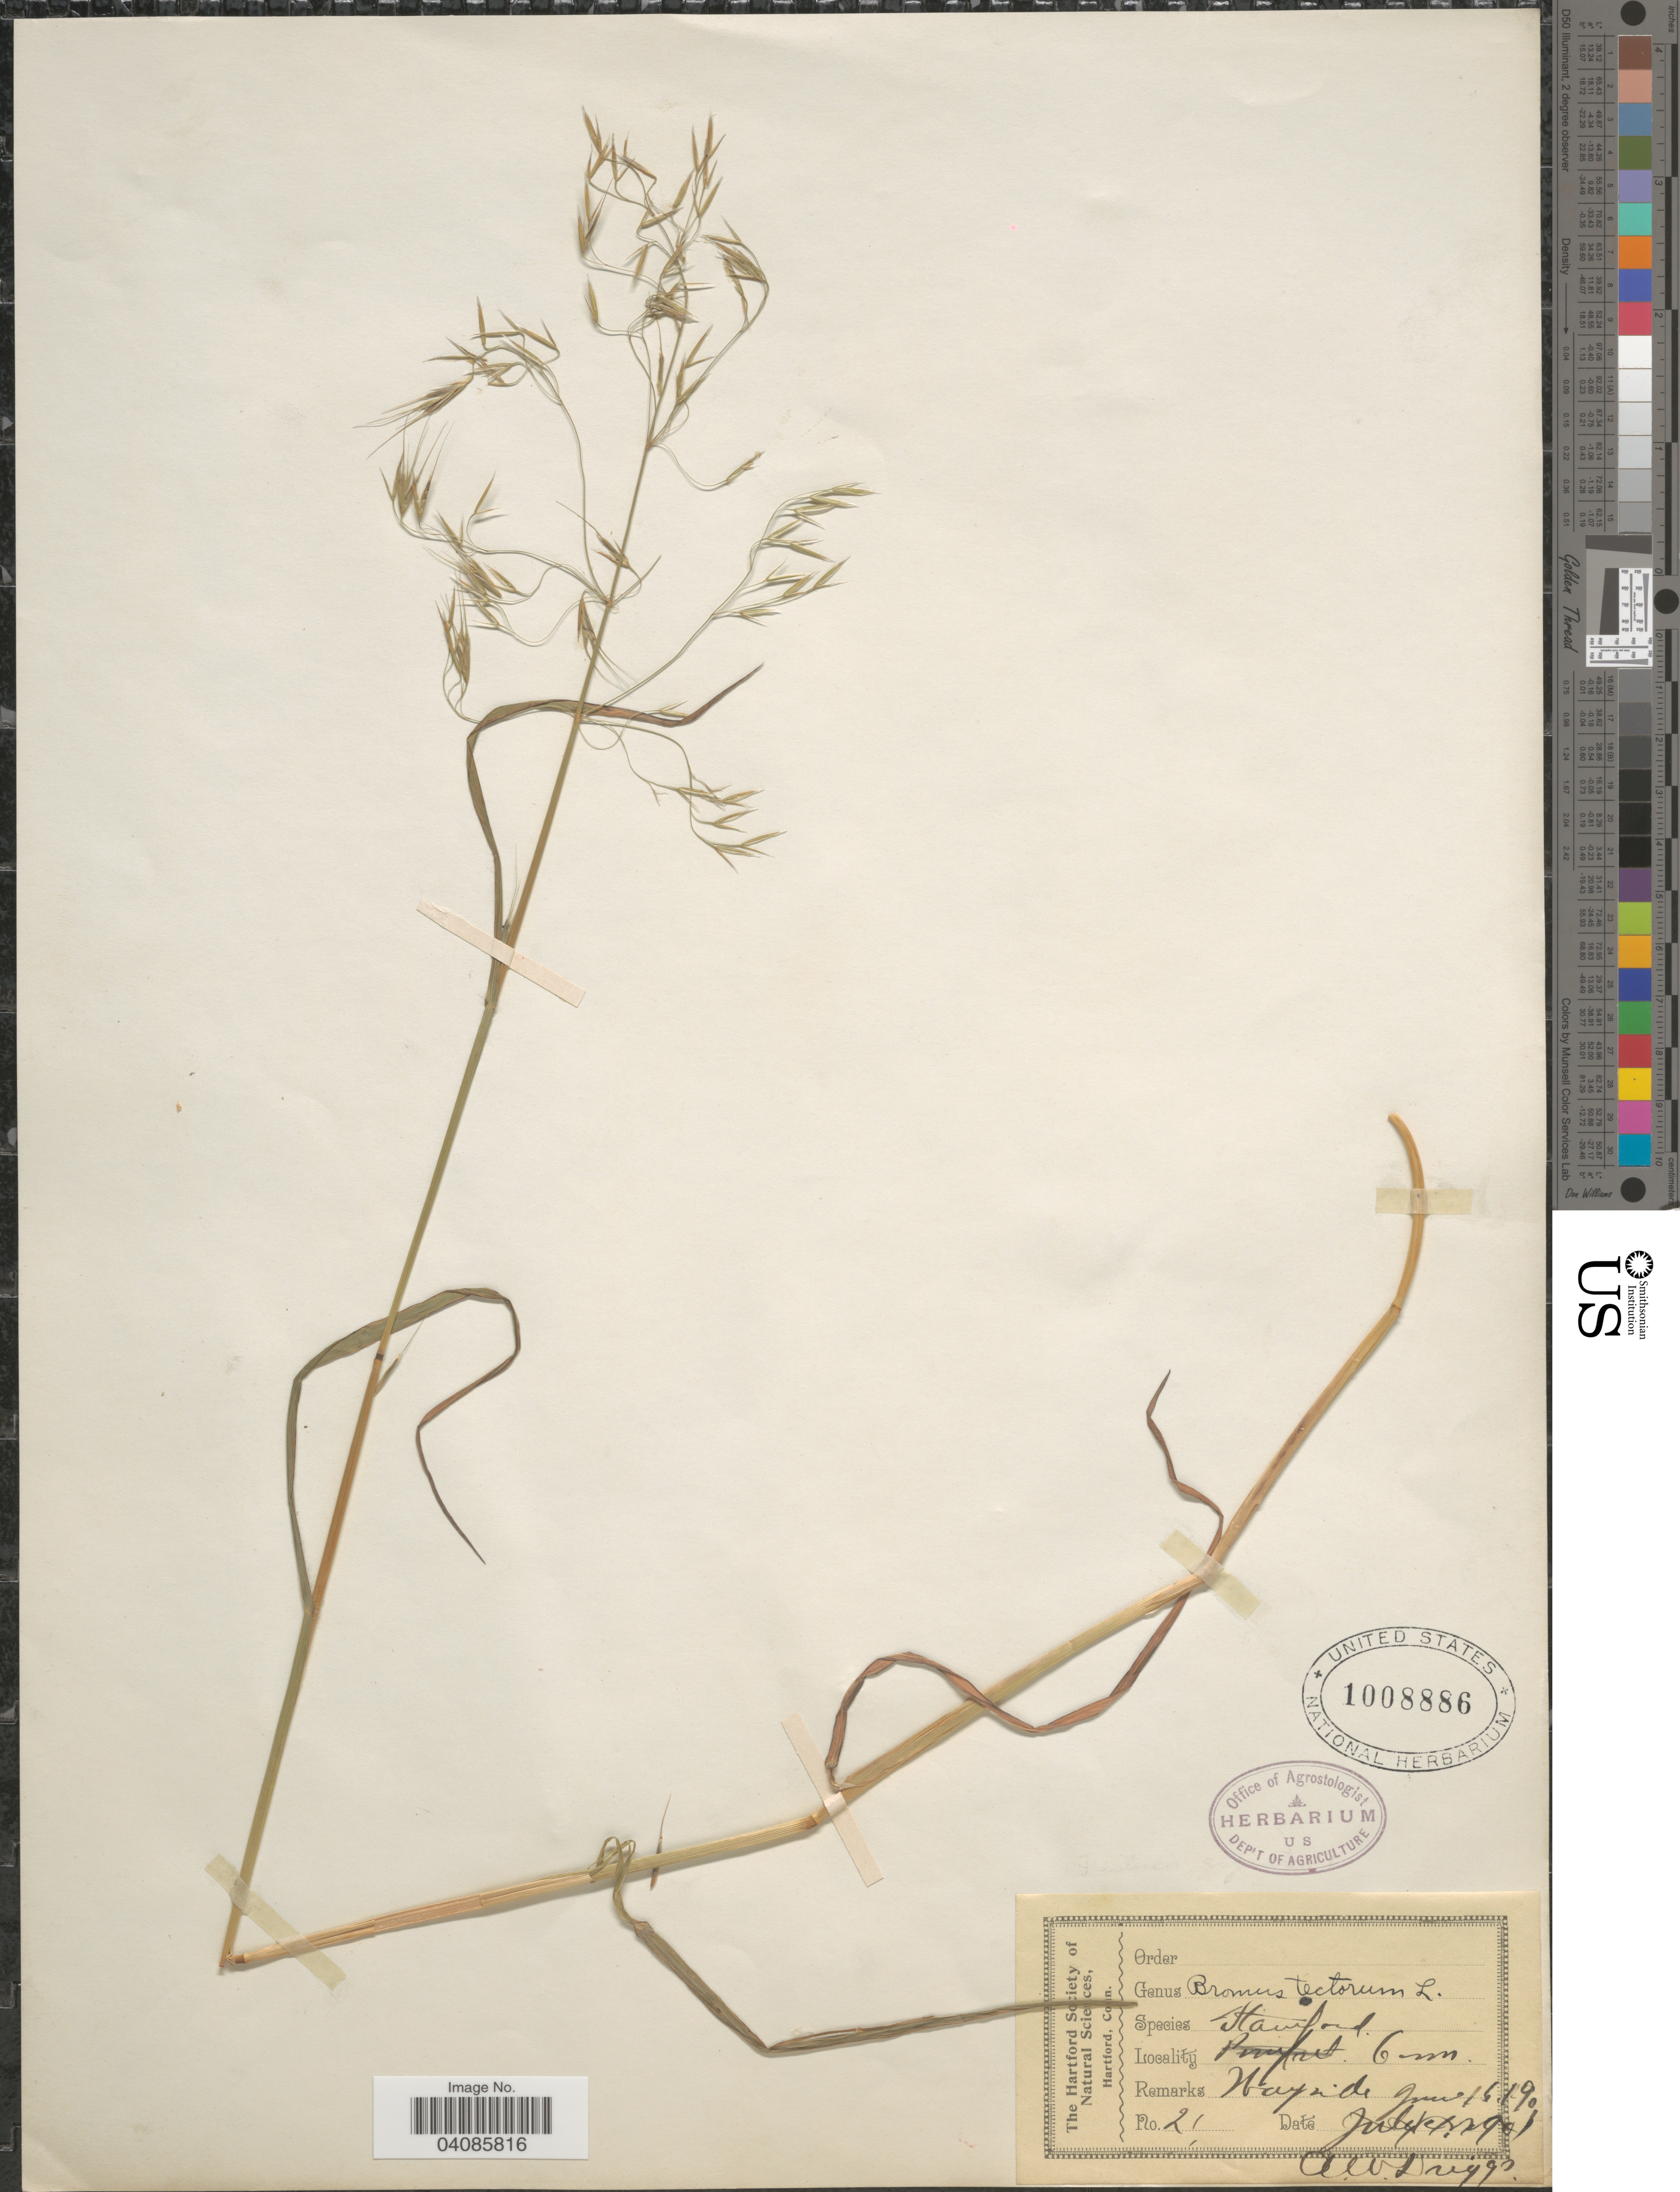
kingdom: Plantae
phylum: Tracheophyta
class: Liliopsida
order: Poales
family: Poaceae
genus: Bromus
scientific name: Bromus tectorum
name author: L.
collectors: A. Driggs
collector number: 21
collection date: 1901-07-04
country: United States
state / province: Connecticut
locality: Stamford.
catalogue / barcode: US 1008886